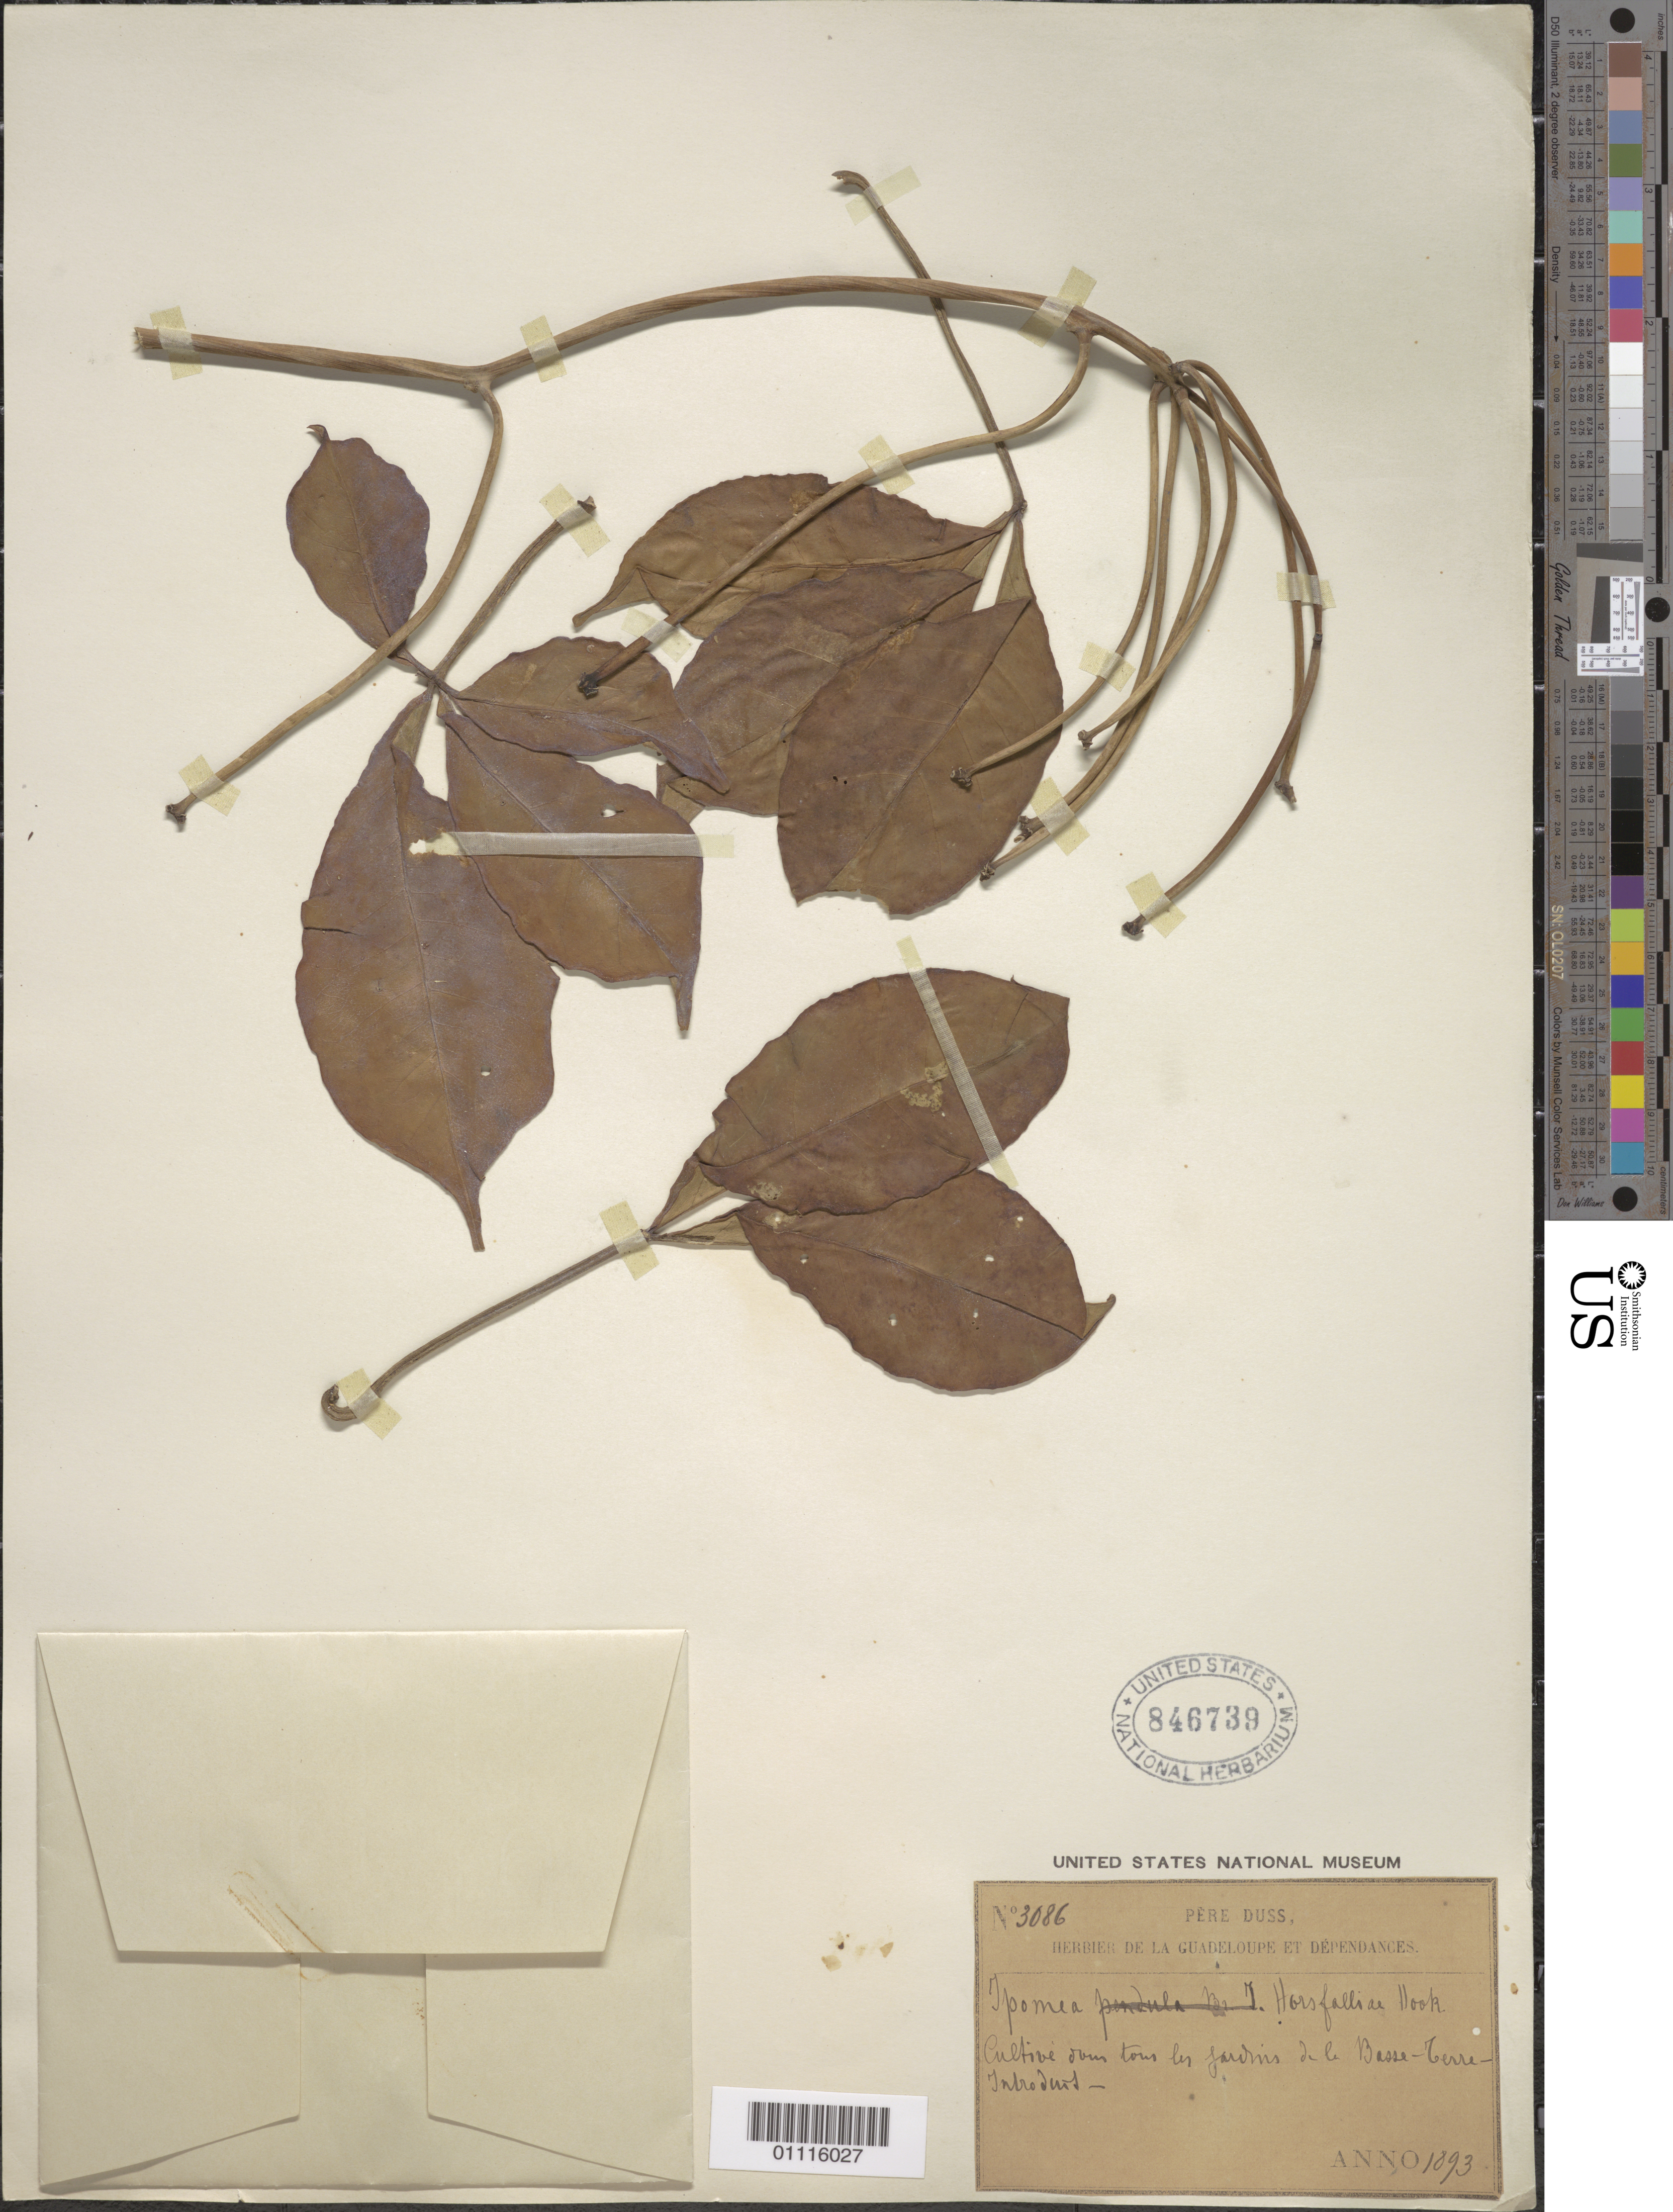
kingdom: Plantae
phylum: Tracheophyta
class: Magnoliopsida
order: Solanales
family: Convolvulaceae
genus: Ipomoea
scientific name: Ipomoea horsfalliae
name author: Hook.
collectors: Père Duss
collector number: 3086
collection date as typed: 1893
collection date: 1893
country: Guadeloupe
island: Basse Terre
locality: Cultive dous tous les gardens de la Basse-Terre Tudroduit [handwriting difficult].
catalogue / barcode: US 846739